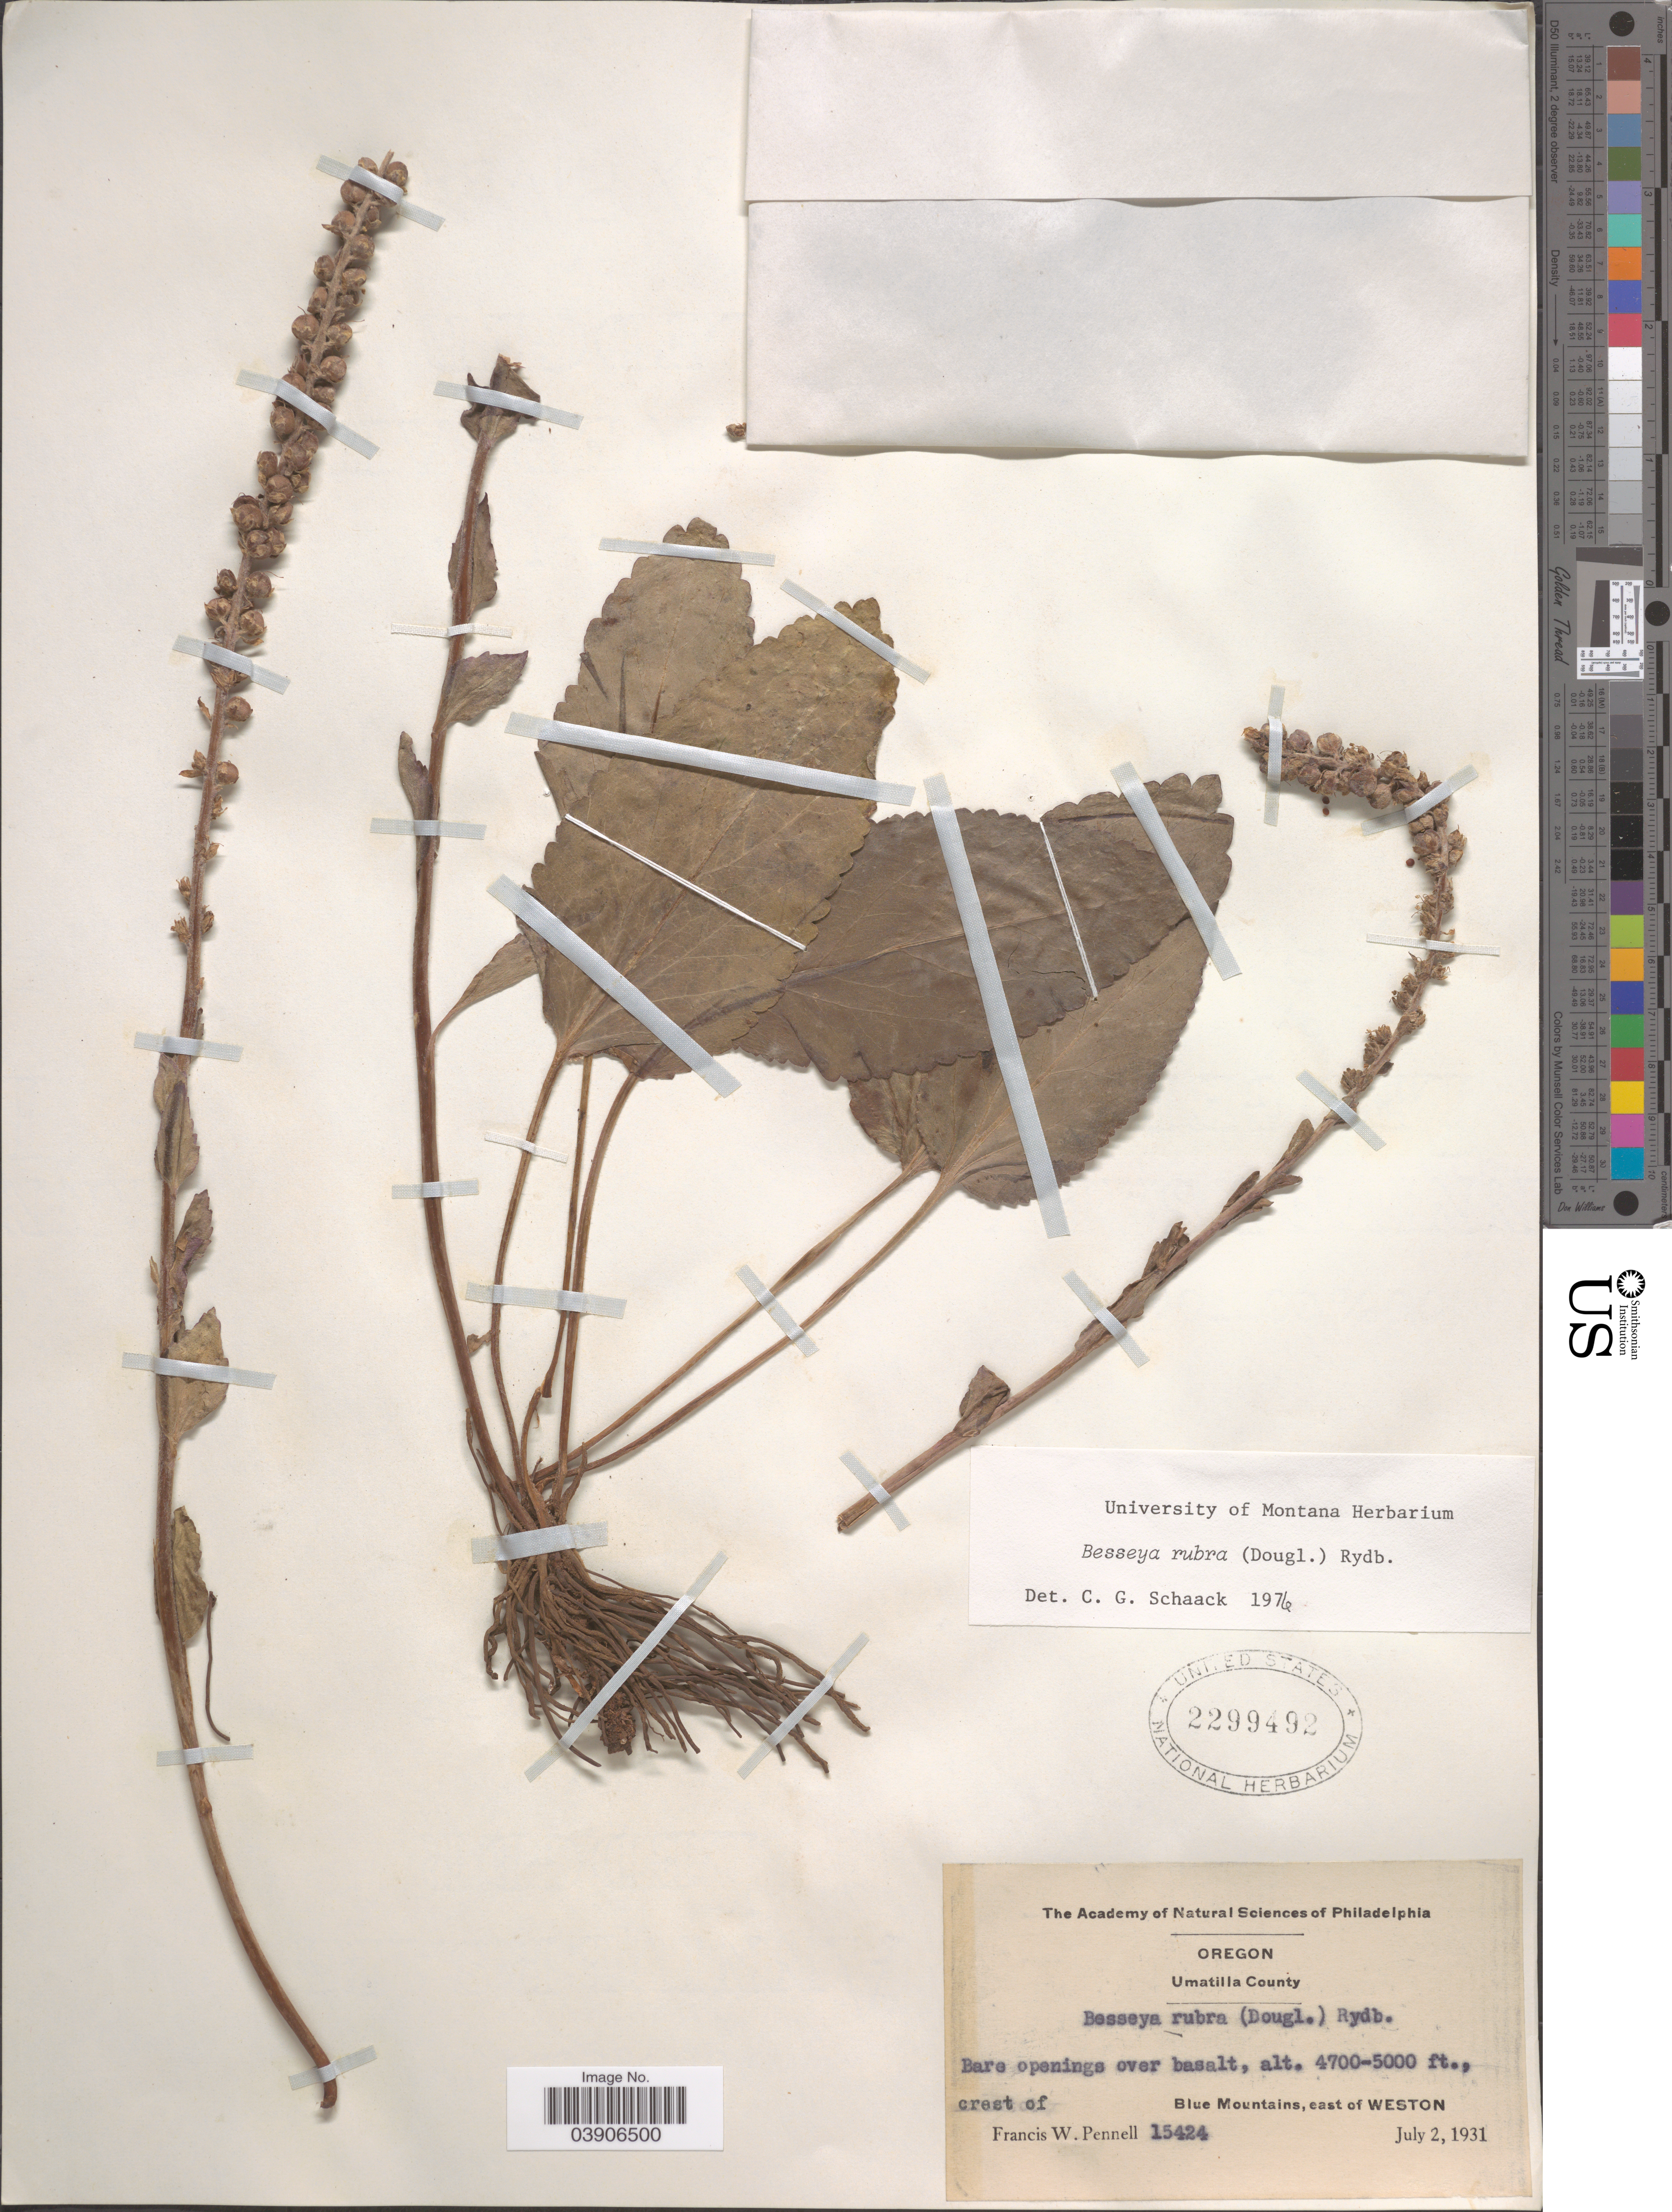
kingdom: Plantae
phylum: Tracheophyta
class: Magnoliopsida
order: Lamiales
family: Plantaginaceae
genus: Synthyris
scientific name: Synthyris rubra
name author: (Douglas ex Hook.) Benth.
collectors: F. W. Pennell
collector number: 15424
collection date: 1931-07-02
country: United States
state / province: Oregon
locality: Umatilla County. Blue Mountains, east of Weston.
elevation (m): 1433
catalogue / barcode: US 2299492